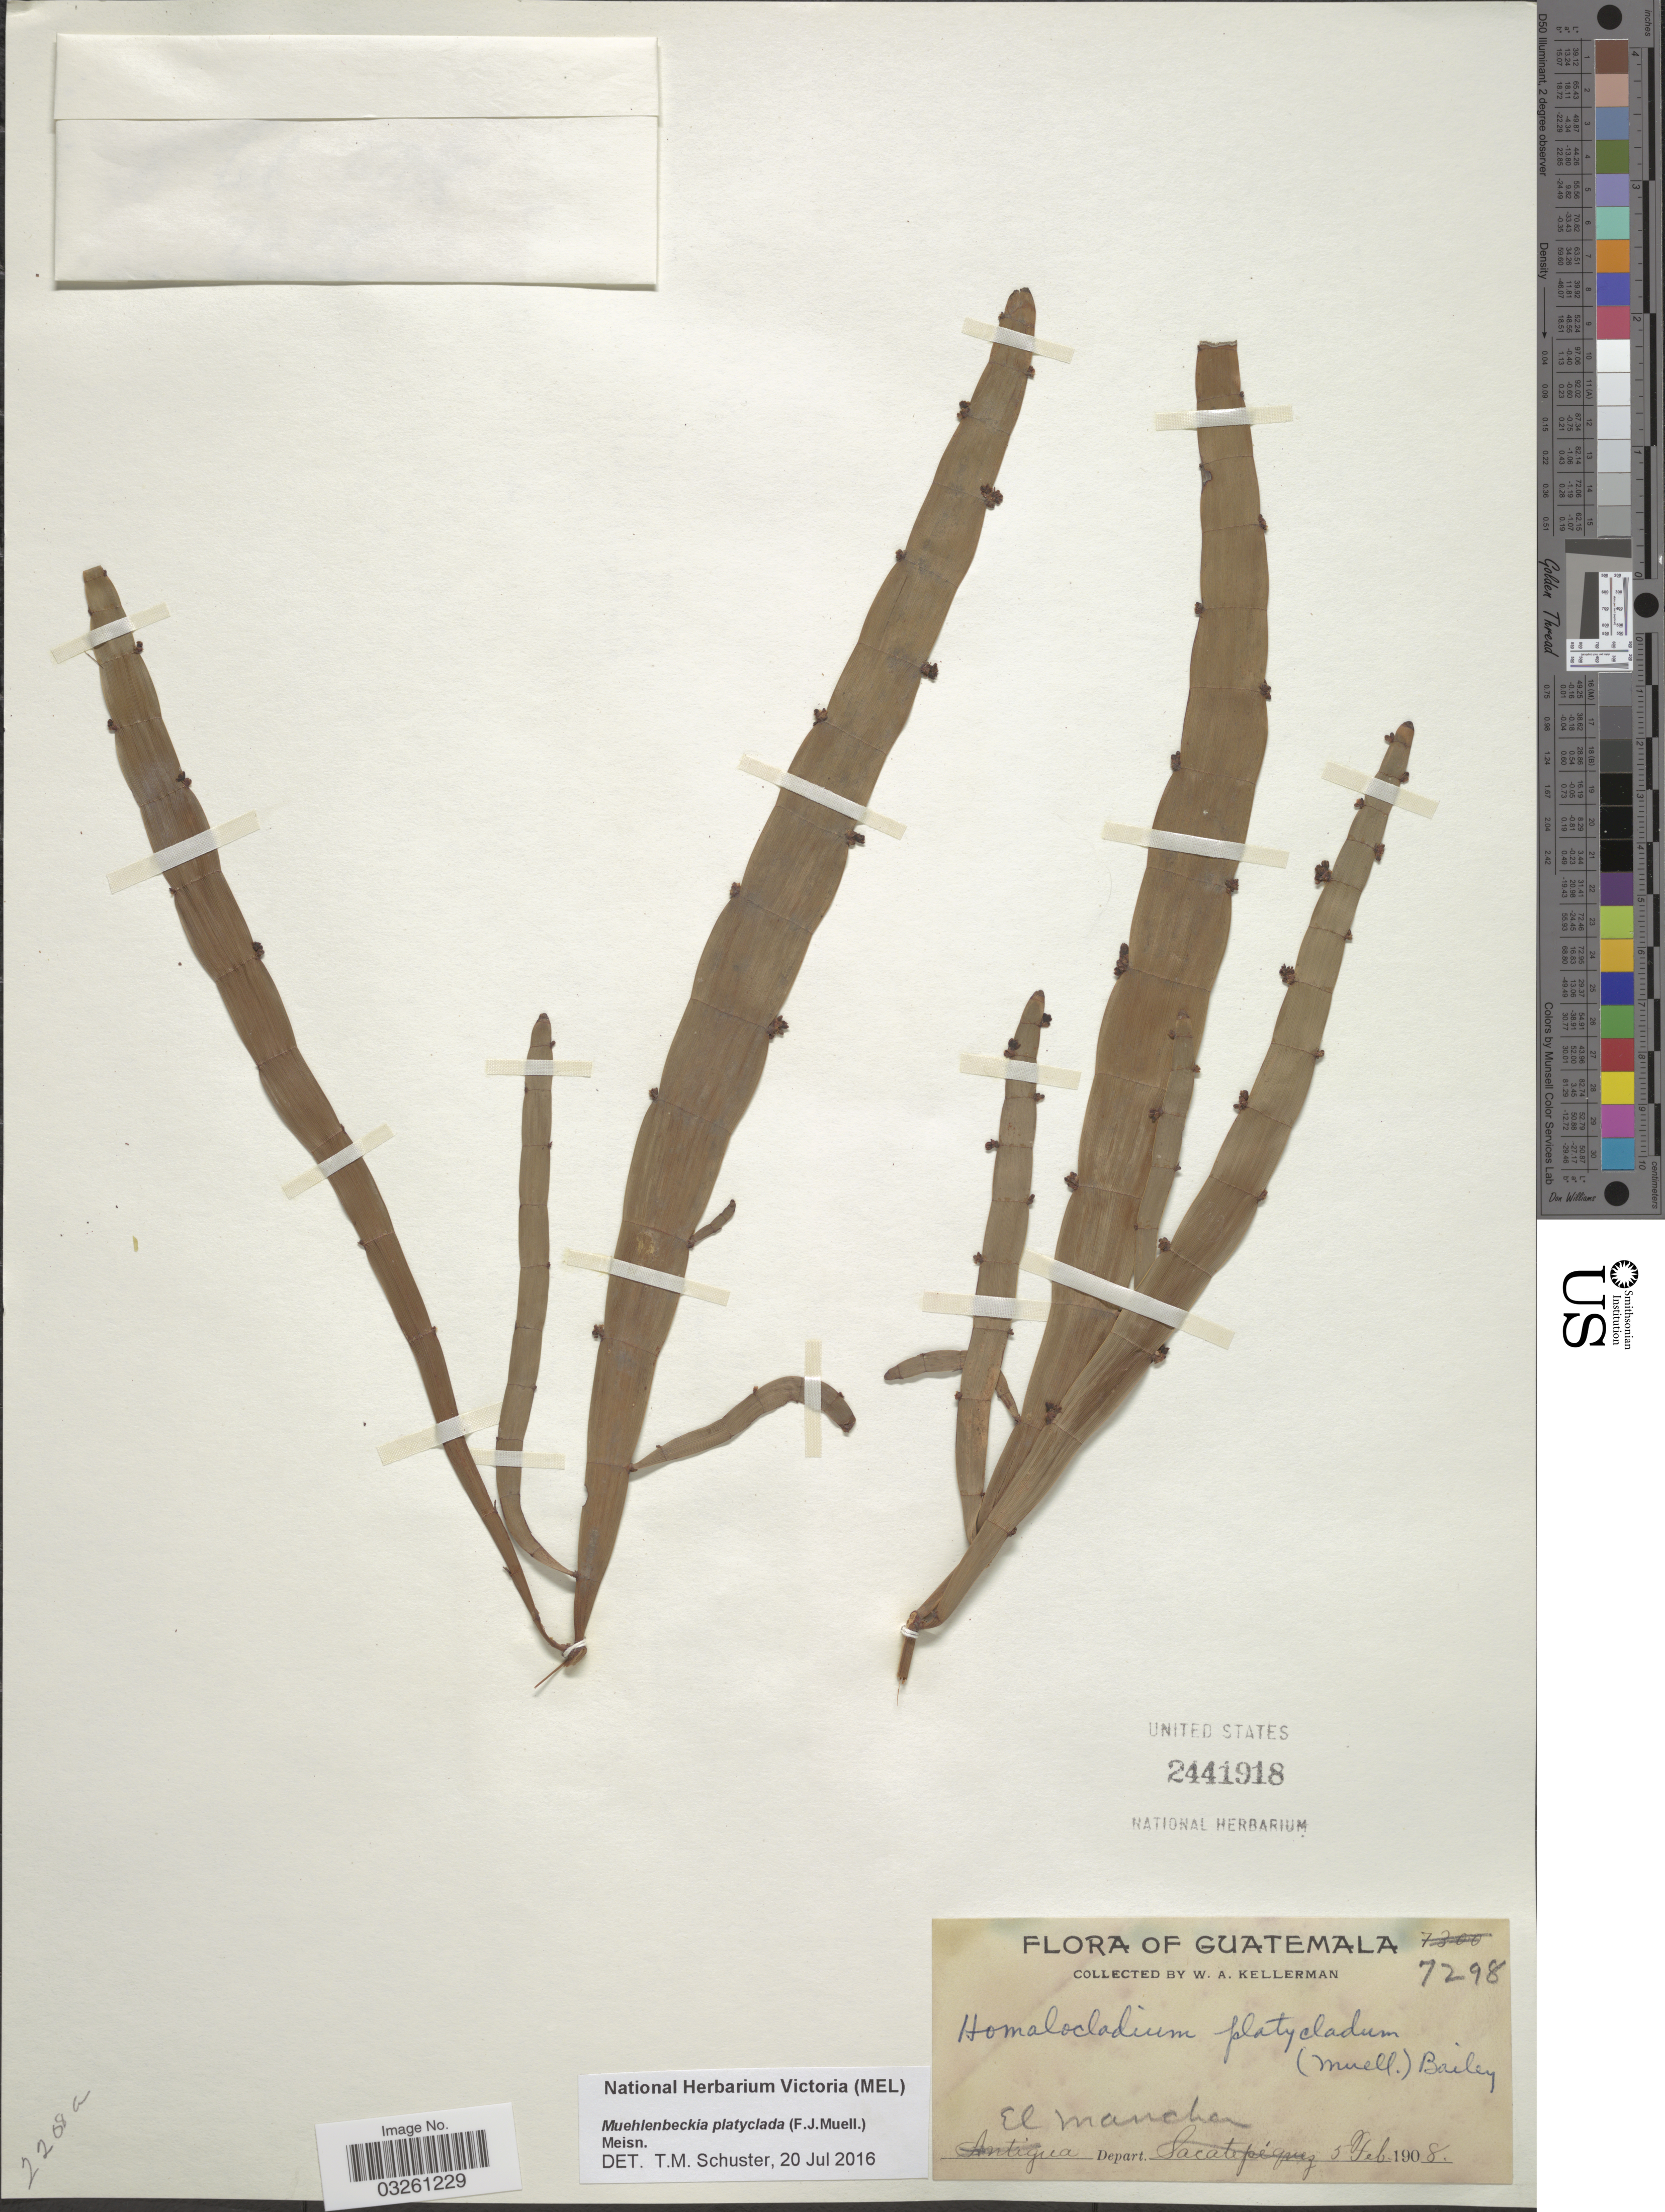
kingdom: Plantae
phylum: Tracheophyta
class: Magnoliopsida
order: Caryophyllales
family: Polygonaceae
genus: Muehlenbeckia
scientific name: Muehlenbeckia platyclada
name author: (F. Muell.) Meisn.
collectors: W. Kellerman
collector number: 7298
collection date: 1908-02-05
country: Guatemala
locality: El Manchon.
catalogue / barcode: US 2441918